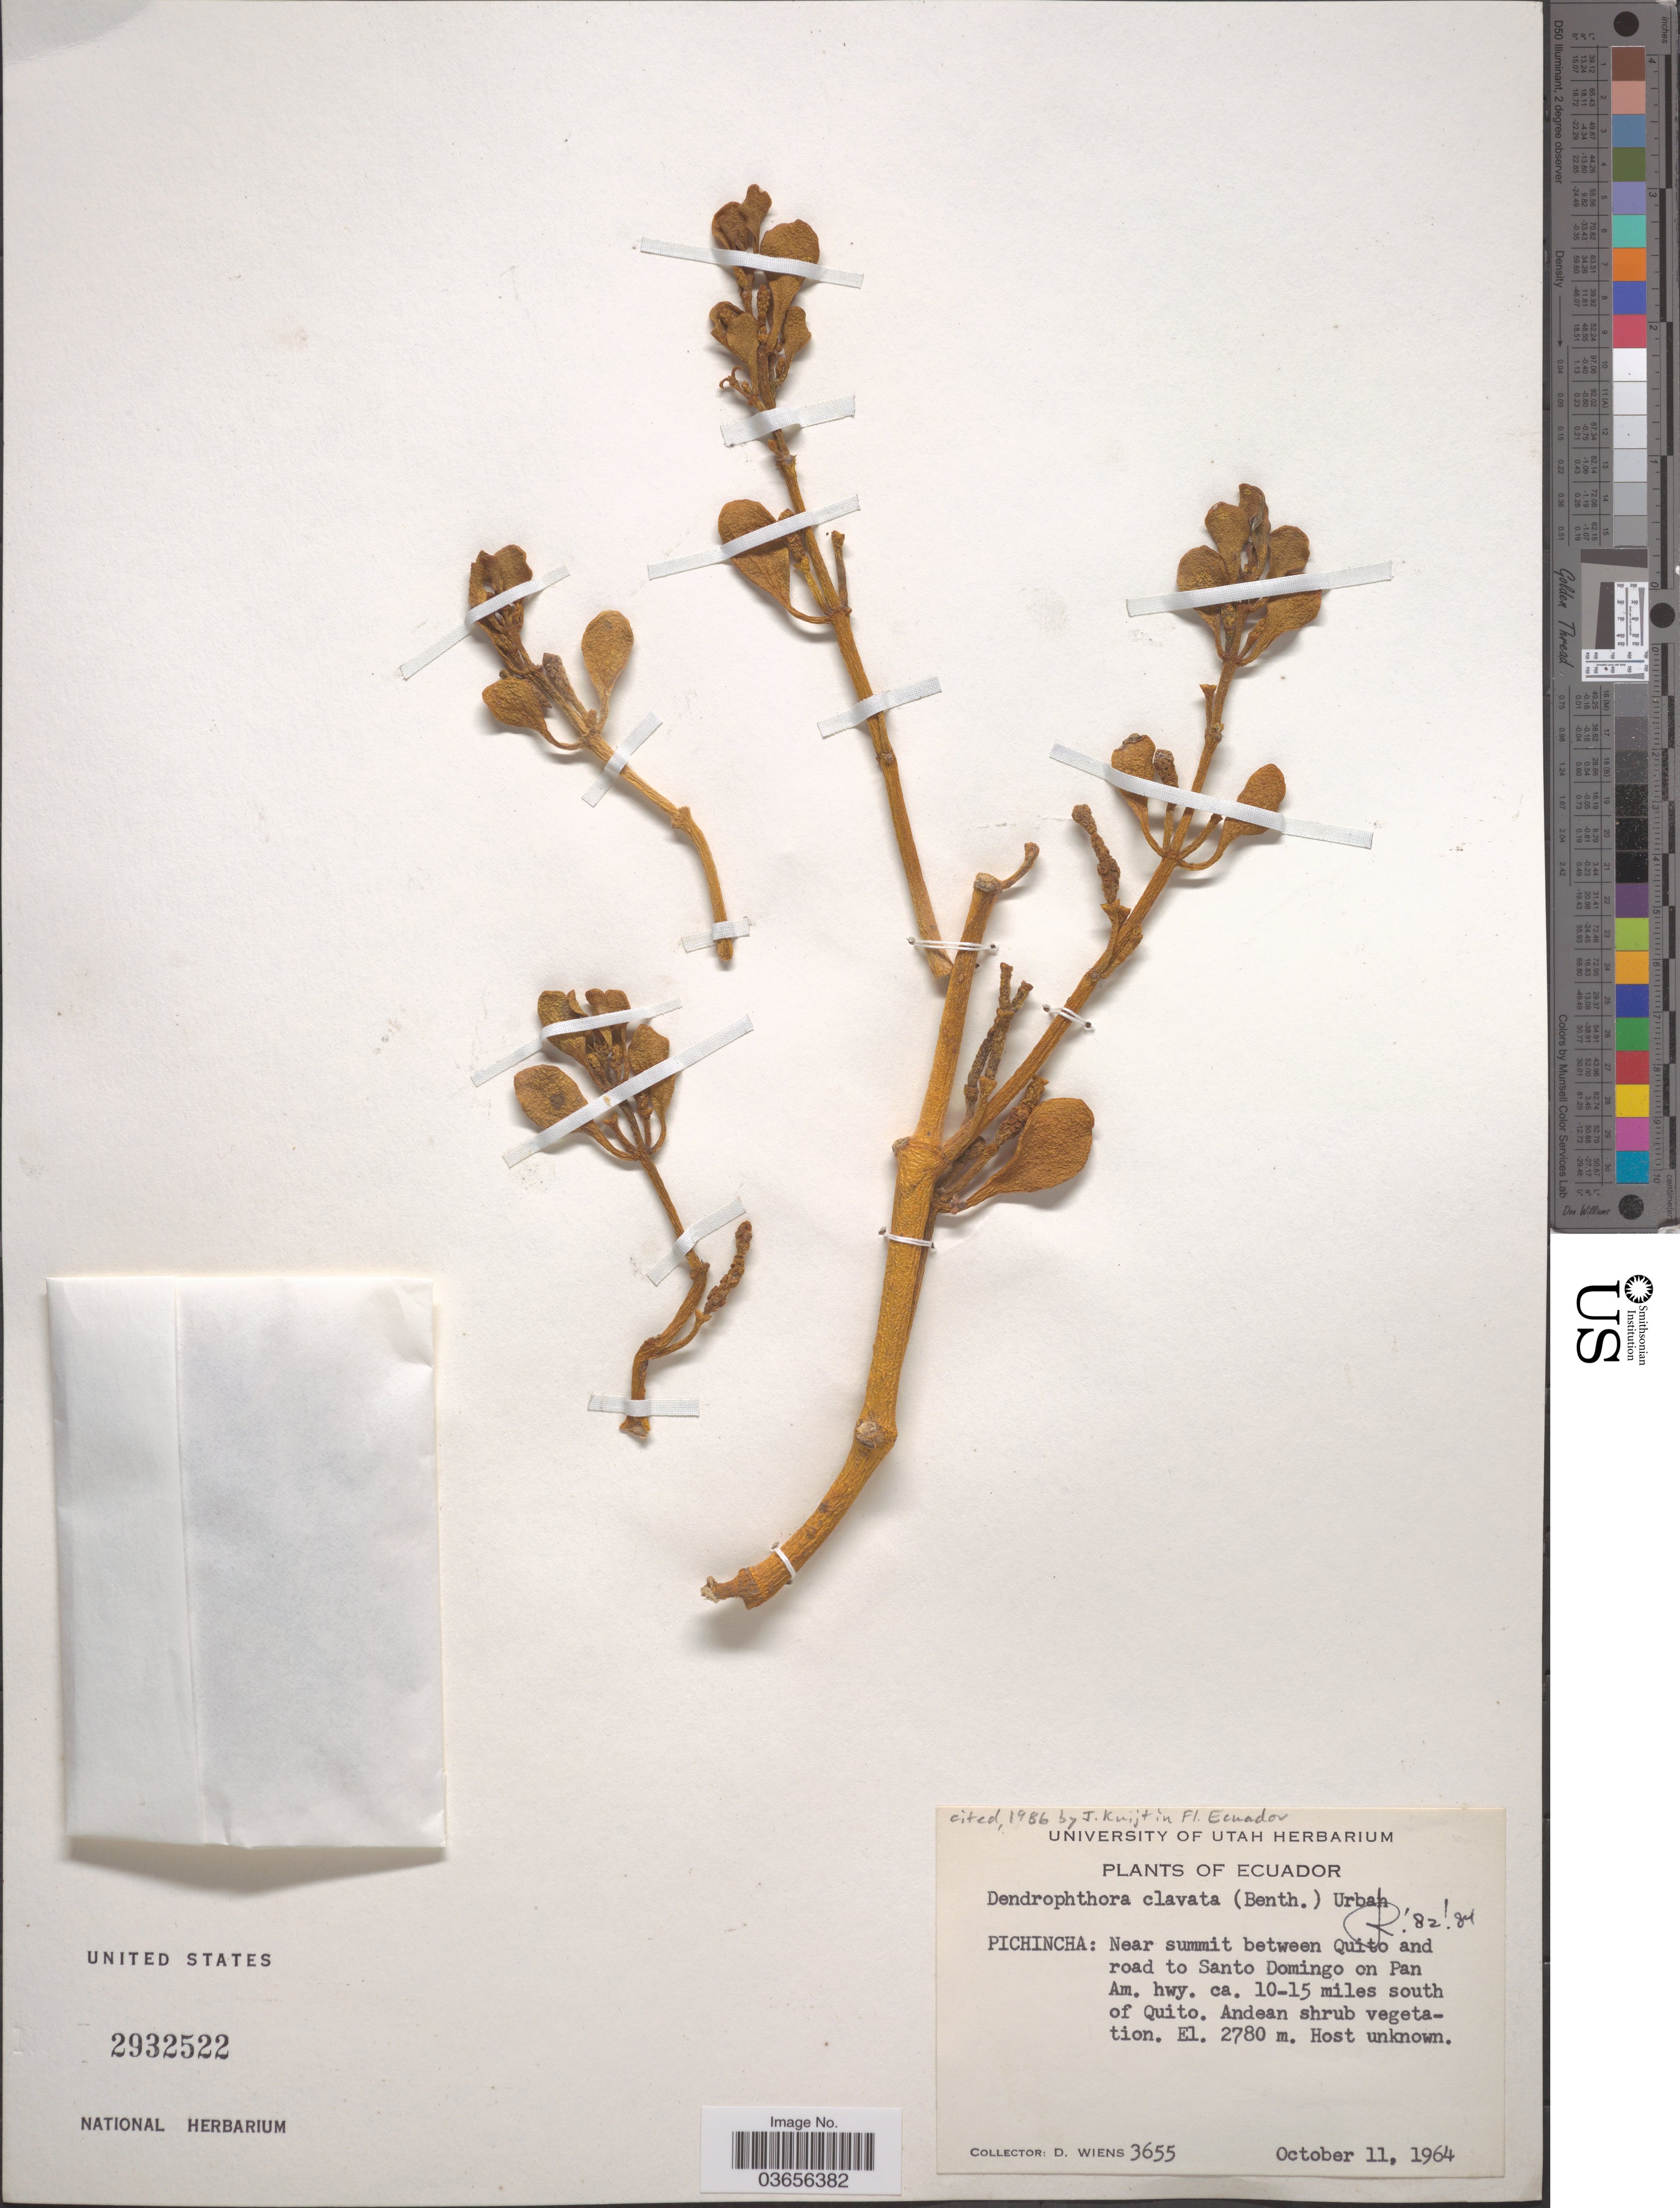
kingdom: Plantae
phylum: Tracheophyta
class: Magnoliopsida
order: Santalales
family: Viscaceae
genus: Dendrophthora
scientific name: Dendrophthora clavata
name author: (Benth.) Urb.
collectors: D. Wiens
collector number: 3655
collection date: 1964-10-11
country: Ecuador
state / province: Pichincha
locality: Near summit between Quito and road to Santo Domingo on Pan Am. hwy. ca. 10-15 miles south of Quito.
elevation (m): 2780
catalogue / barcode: US 2932522